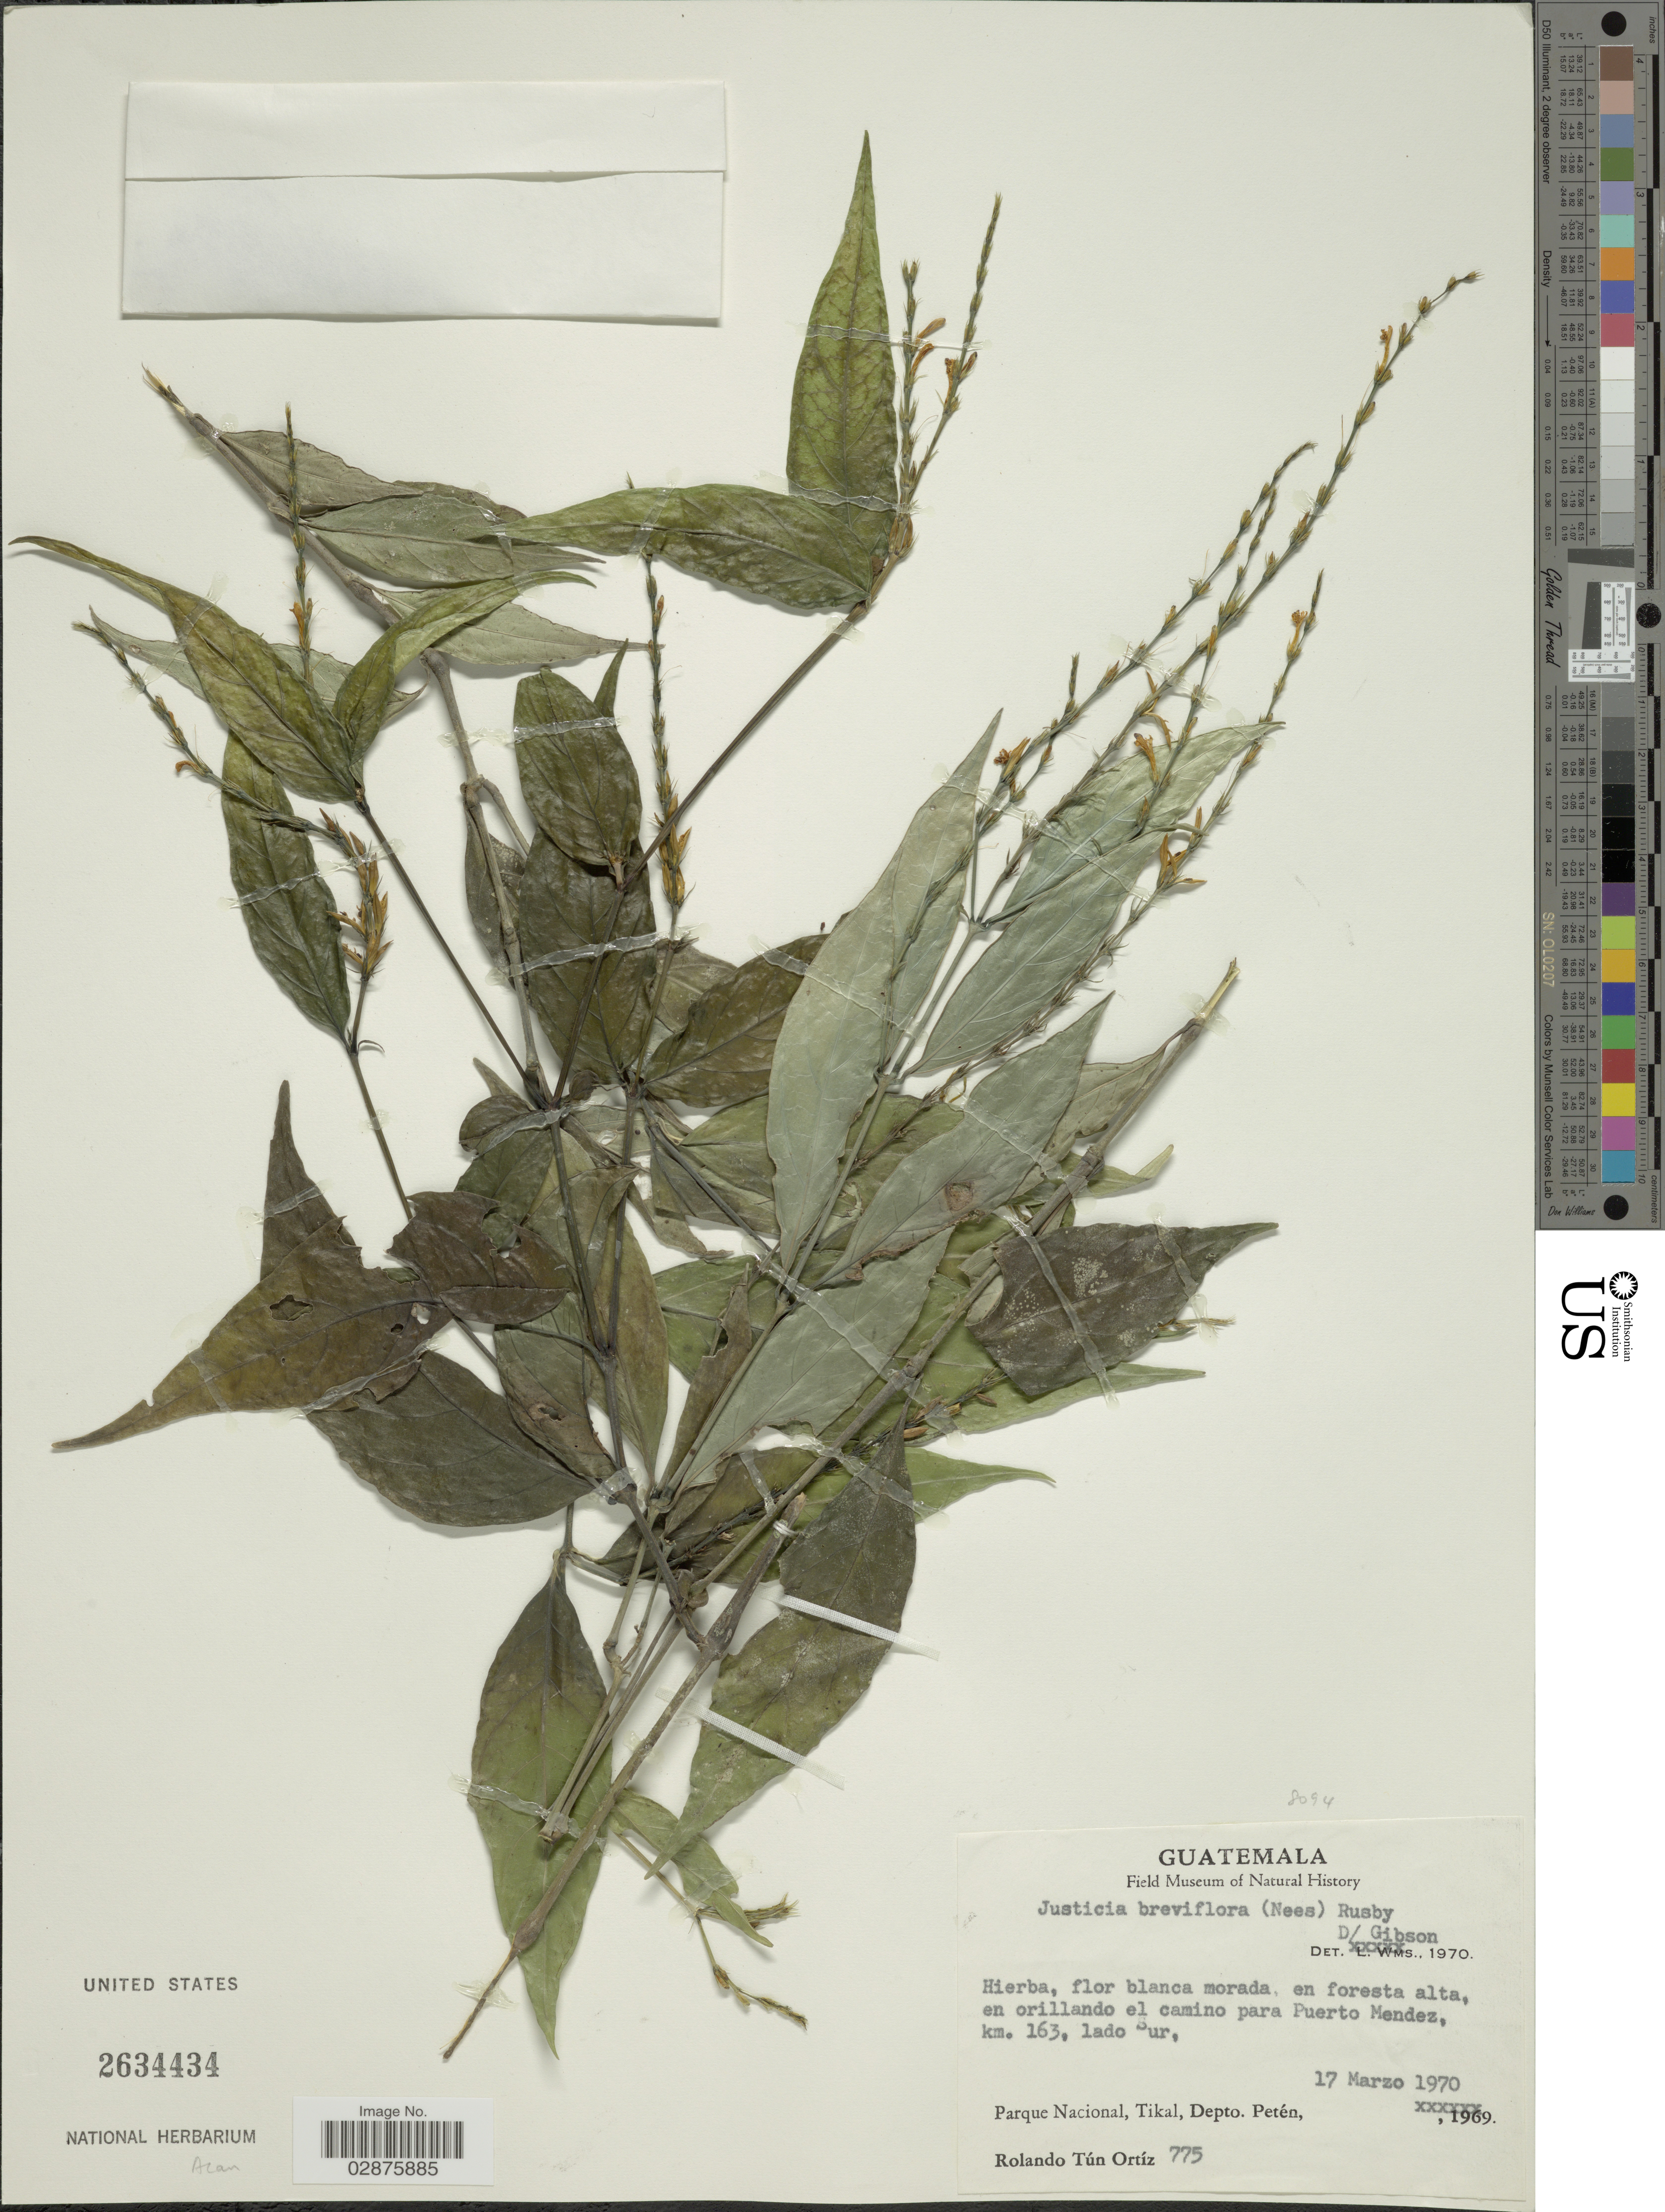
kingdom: Plantae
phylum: Tracheophyta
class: Magnoliopsida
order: Lamiales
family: Acanthaceae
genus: Justicia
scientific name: Justicia breviflora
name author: (Nees) Rusby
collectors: R. Ortiz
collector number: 775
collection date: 1970-03-17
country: Guatemala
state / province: El Petén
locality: En orillando el camino para Puerto Mendez, km. 163, lado Sur, Parque Nacional, Tikal, Depto. Petén.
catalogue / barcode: US 2634434